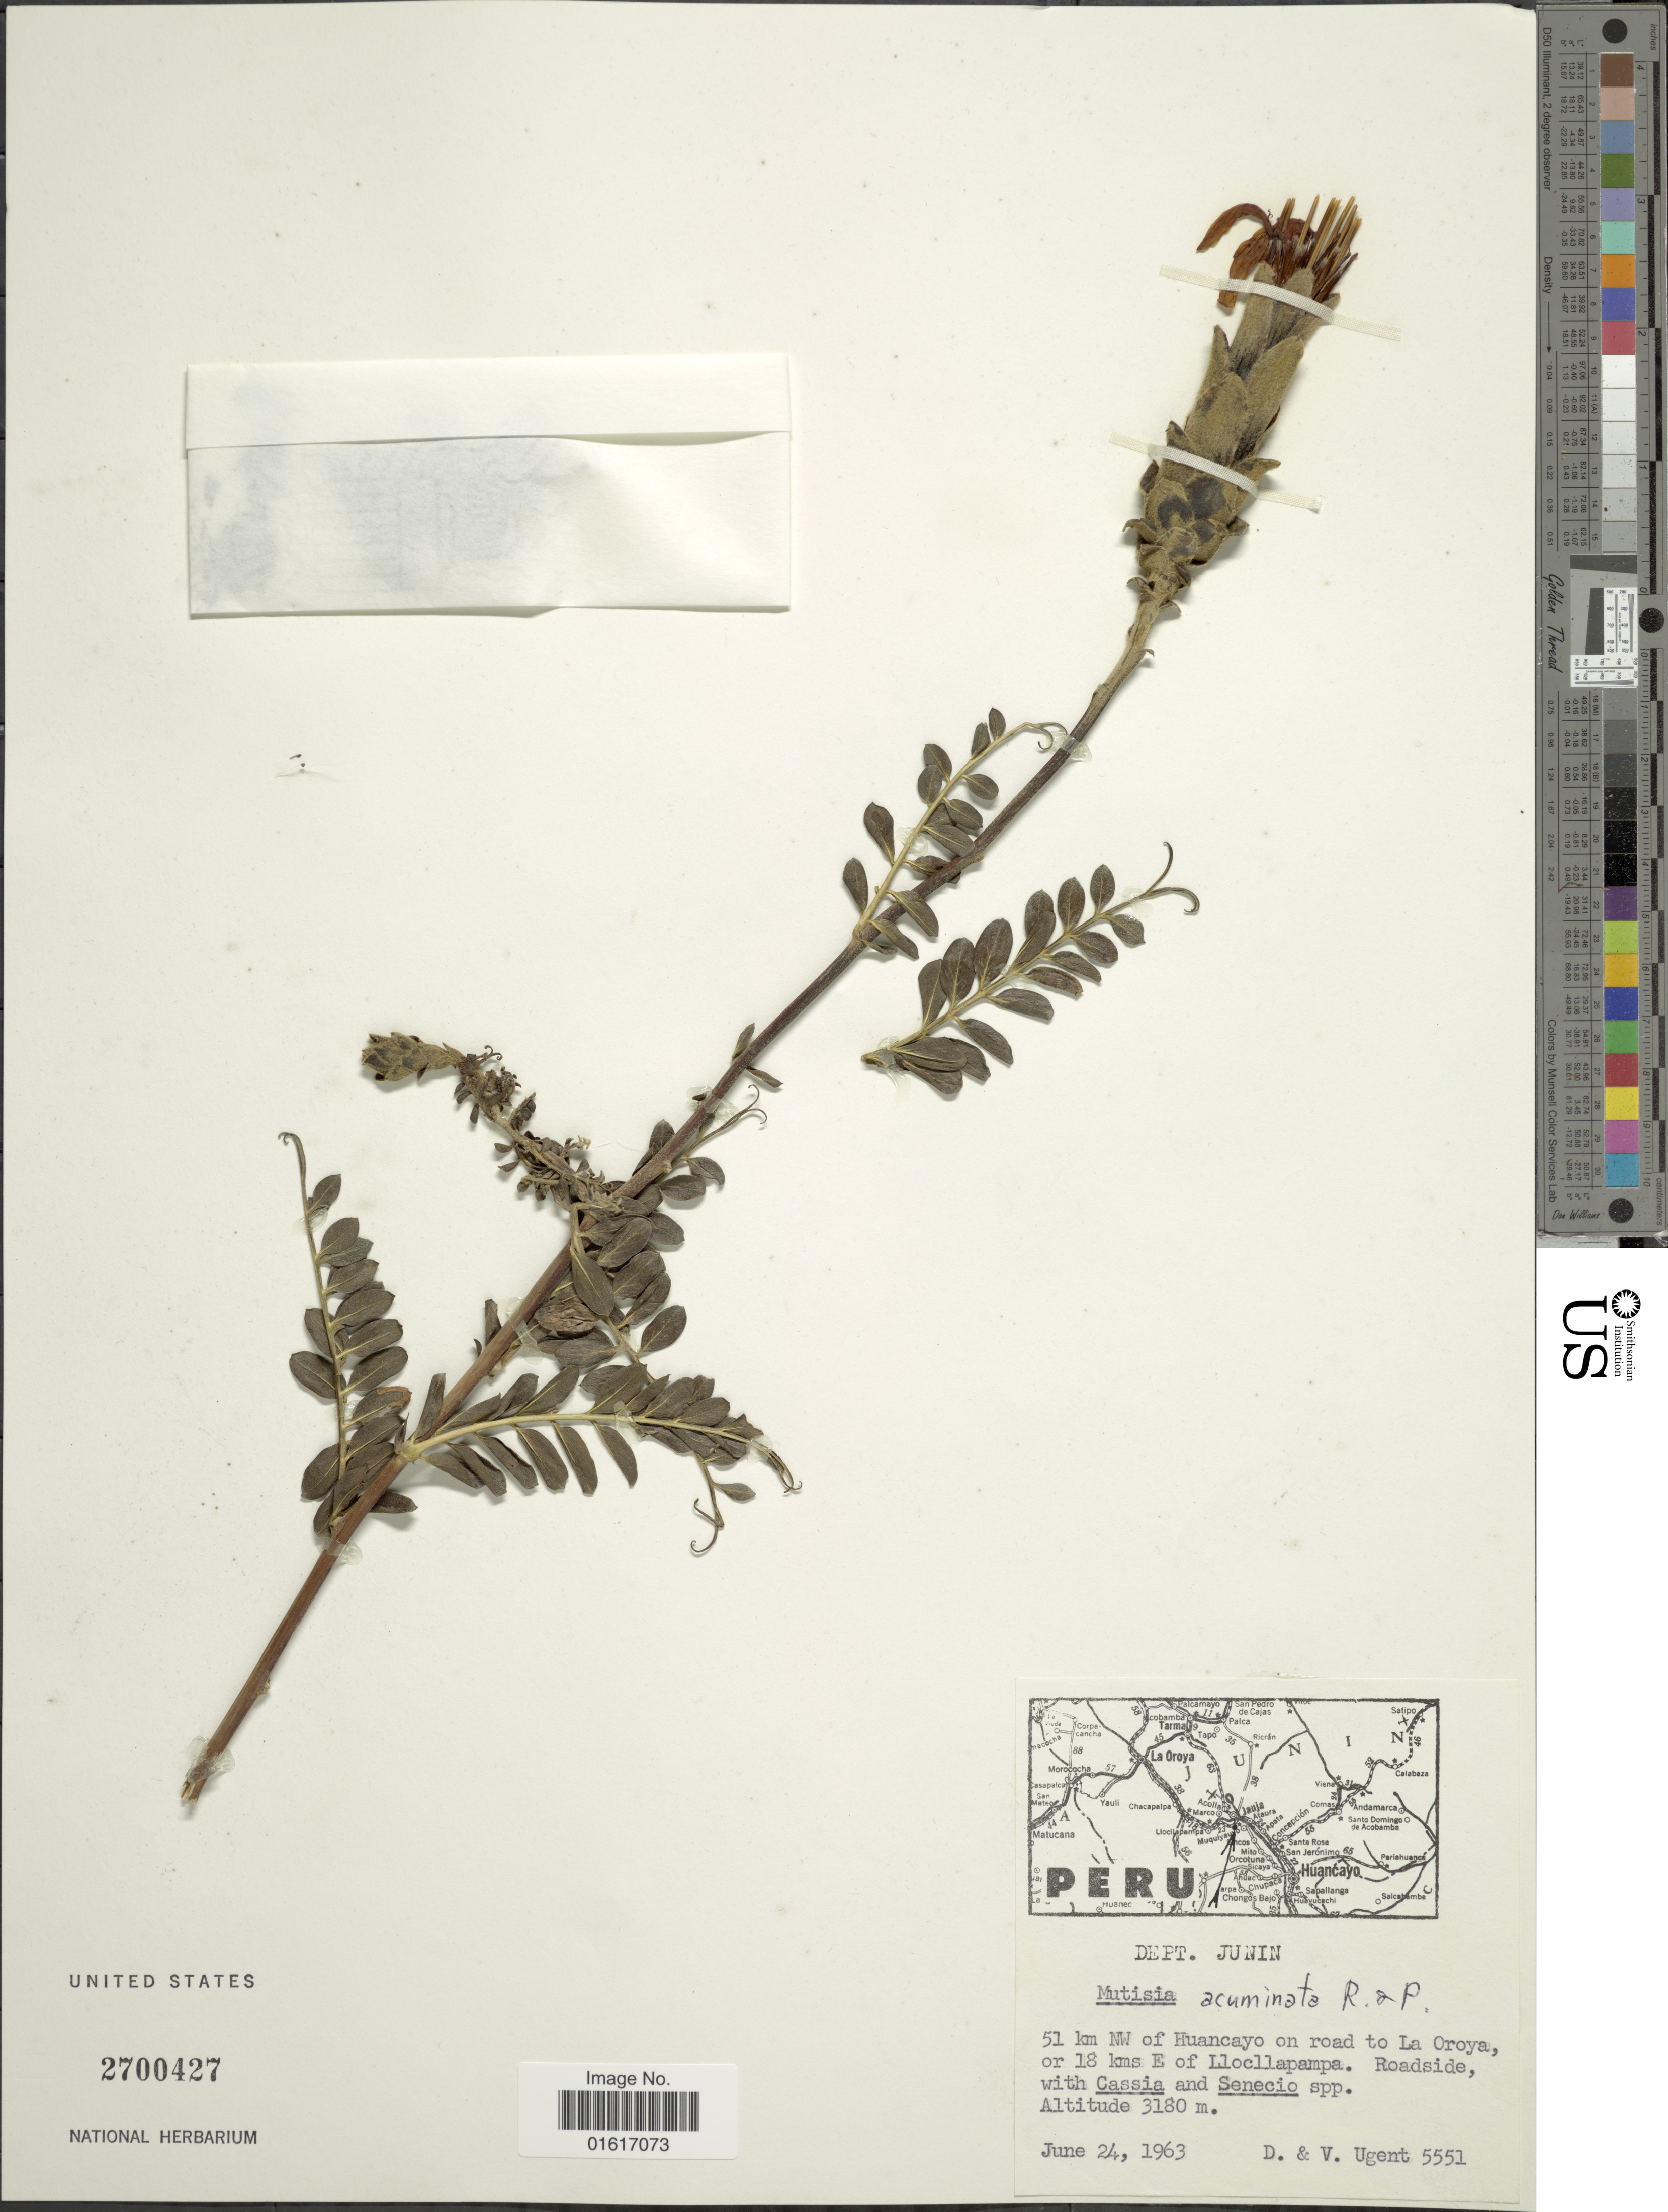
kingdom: Plantae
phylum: Tracheophyta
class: Magnoliopsida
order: Asterales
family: Asteraceae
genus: Mutisia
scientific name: Mutisia acuminata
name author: Ruiz & Pav.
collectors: D. Ugent & V. Ugent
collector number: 5551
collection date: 1963-06-24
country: Peru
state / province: Junín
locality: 51 km NW of Huancayo on road to La Croya, or 18 kms E of Llocllapampa.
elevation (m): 3180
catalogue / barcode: US 2700427